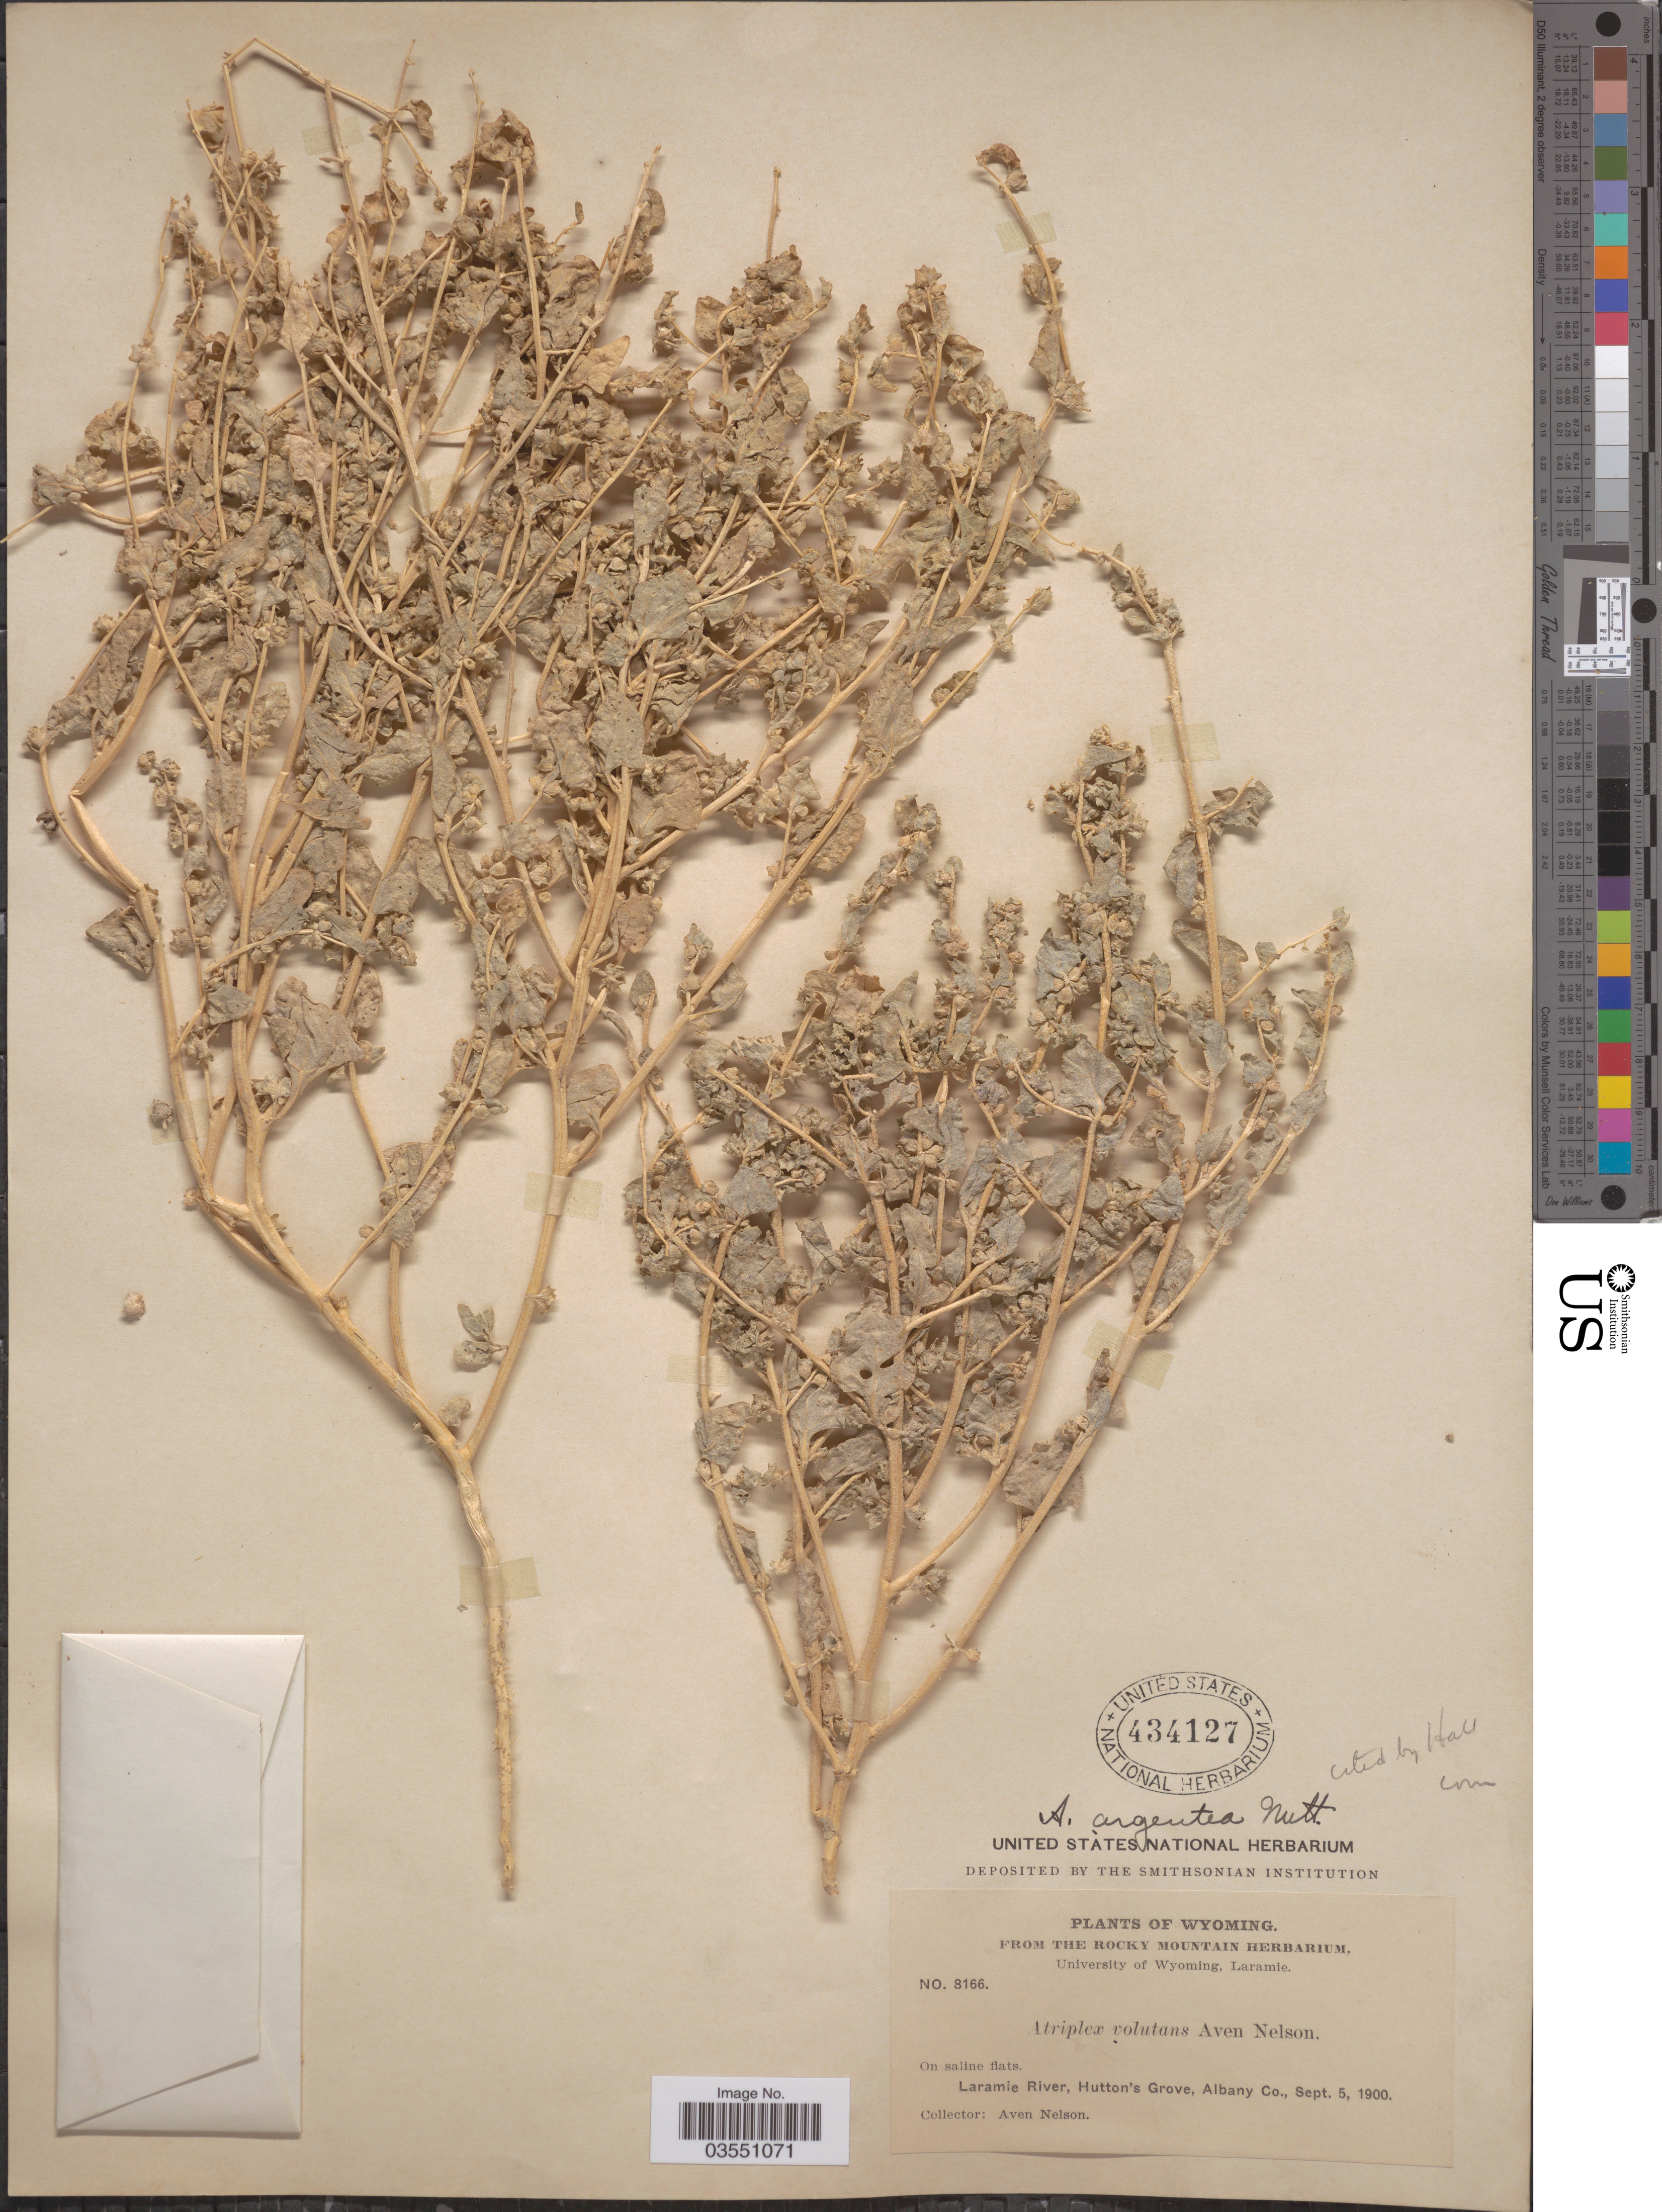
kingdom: Plantae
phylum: Tracheophyta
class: Magnoliopsida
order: Caryophyllales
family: Amaranthaceae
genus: Atriplex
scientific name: Atriplex argentea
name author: Nutt.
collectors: A. Nelson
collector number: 8166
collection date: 1900-09-05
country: United States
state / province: Wyoming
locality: Laramie River, Hutton's Grove, Albany Co.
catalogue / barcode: US 434127